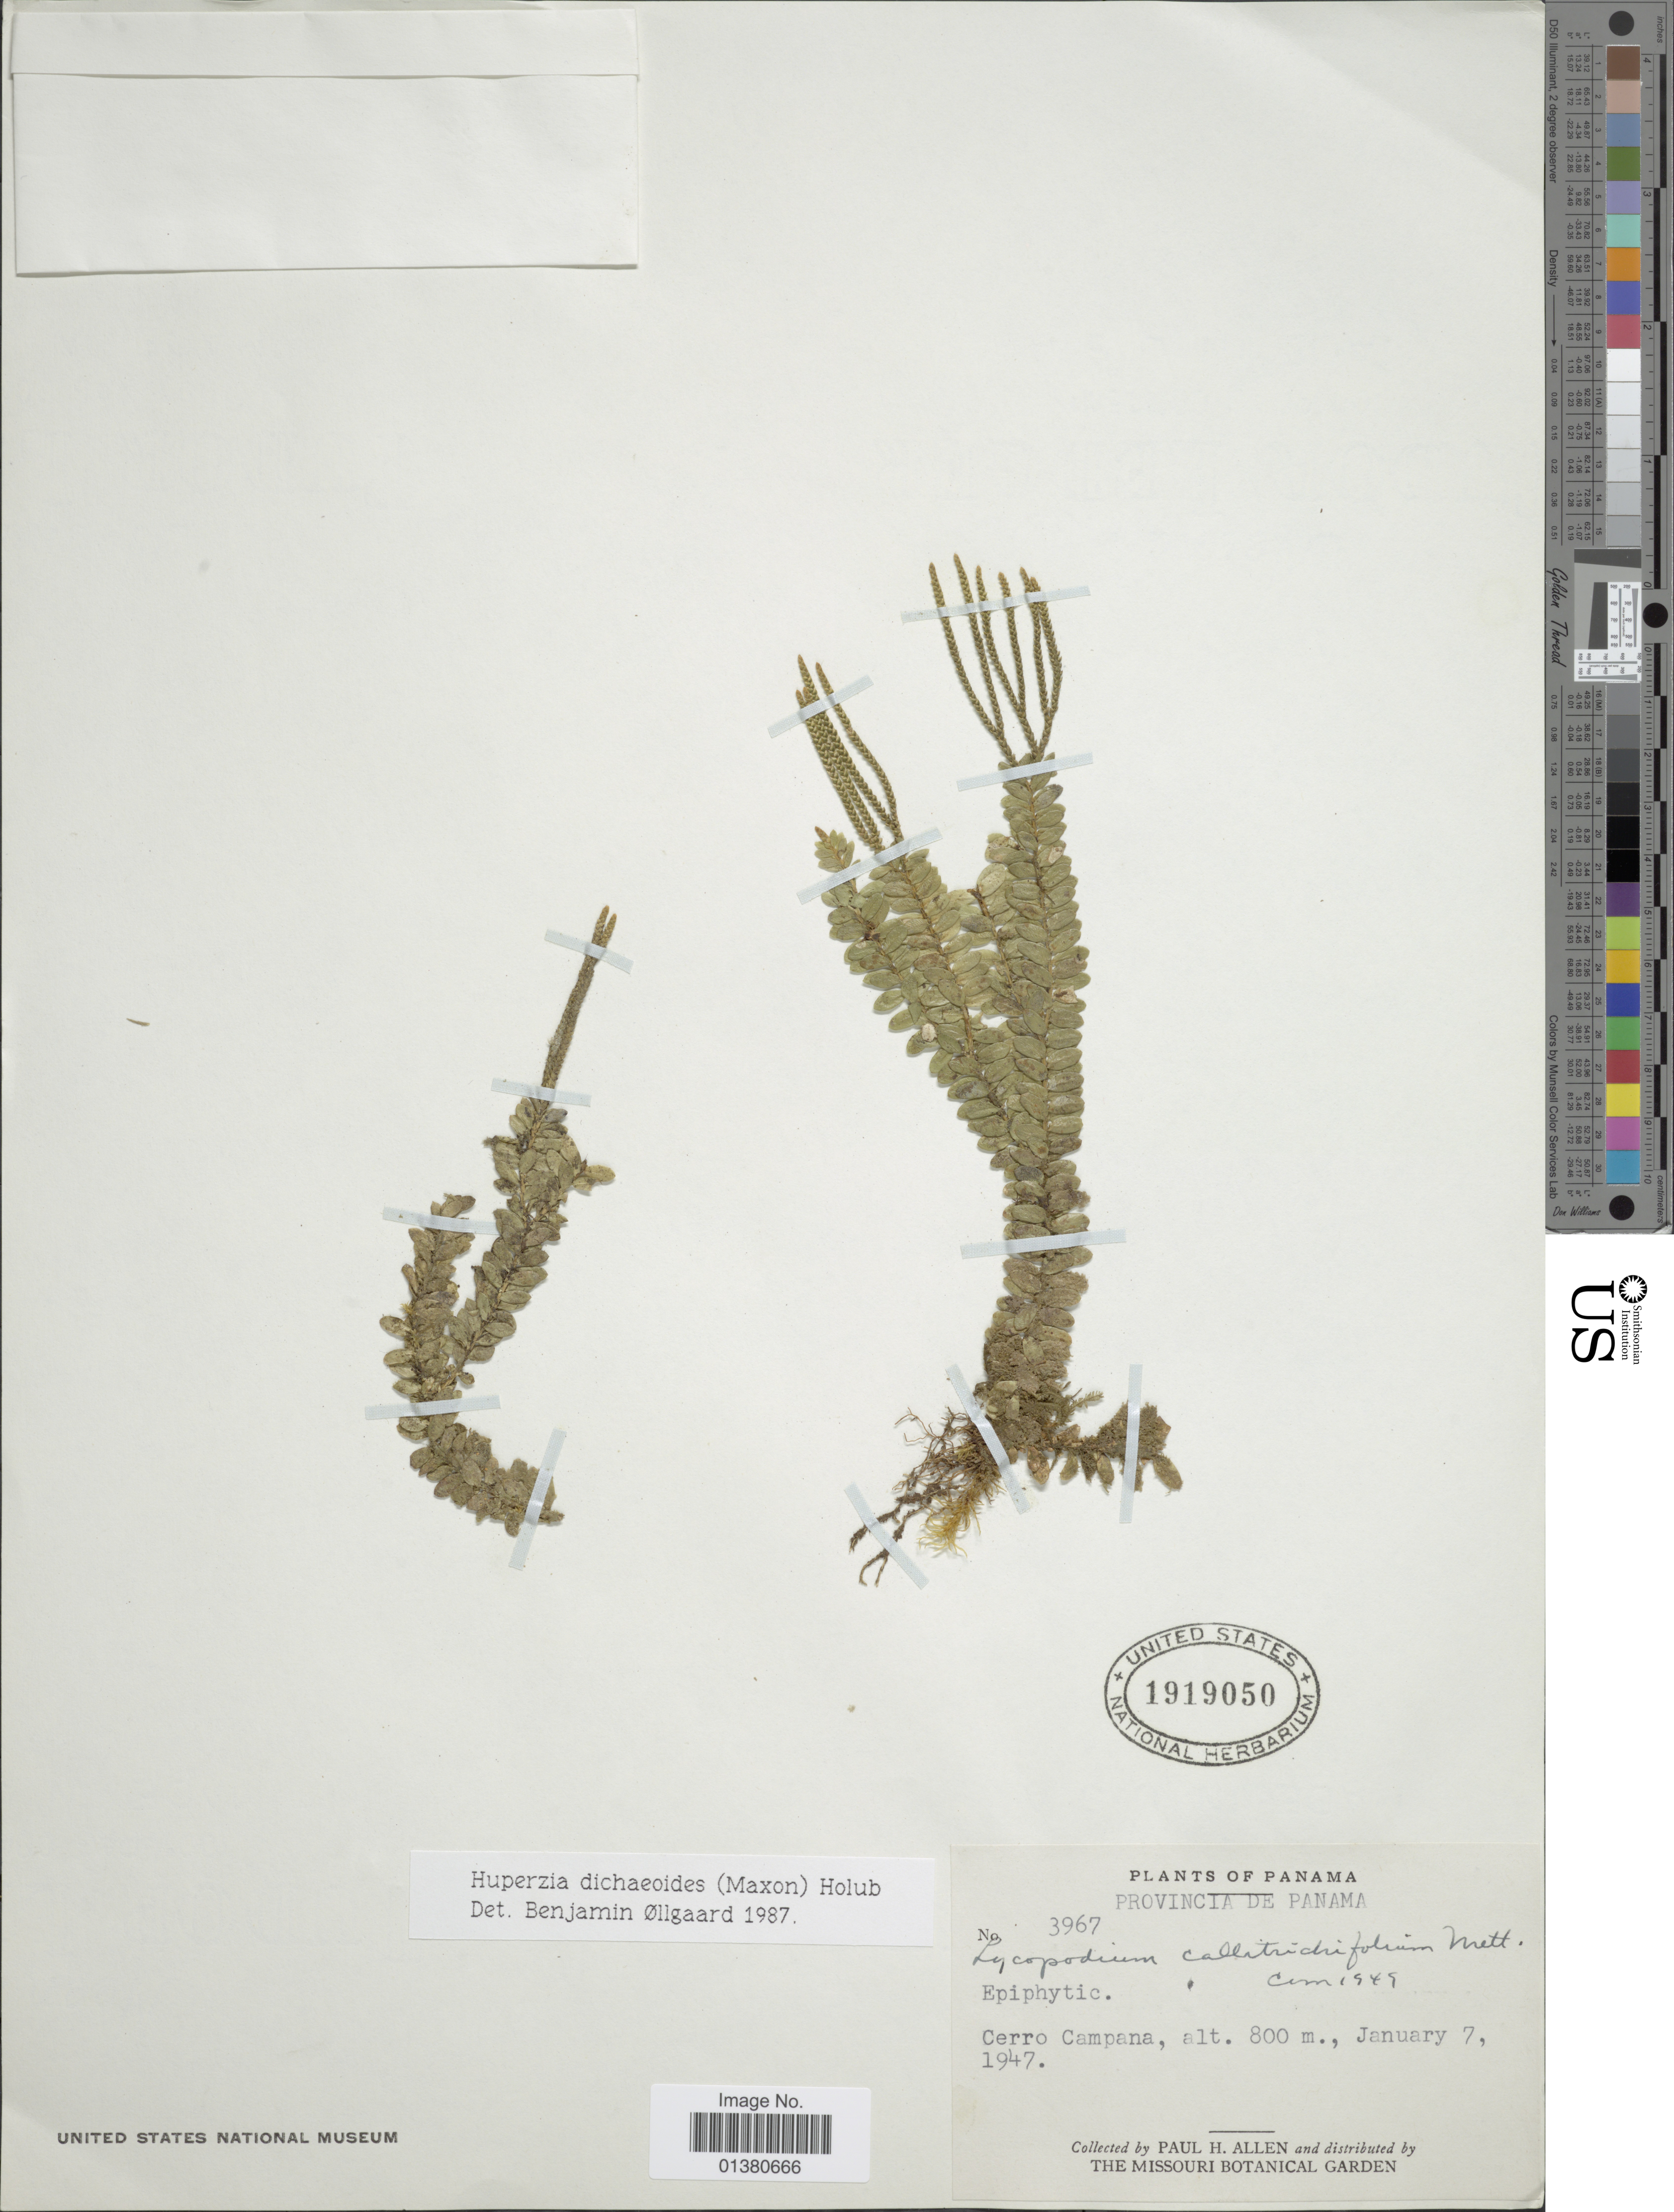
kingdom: Plantae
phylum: Tracheophyta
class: Lycopodiopsida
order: Lycopodiales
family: Lycopodiaceae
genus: Phlegmariurus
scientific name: Phlegmariurus dichaeoides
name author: (Maxon) B. Øllg.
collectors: P. H. Allen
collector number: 3967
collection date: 1947-01-07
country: Panama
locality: Provincia de Panama, Cerro Campana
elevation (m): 800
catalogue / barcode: US 1919050